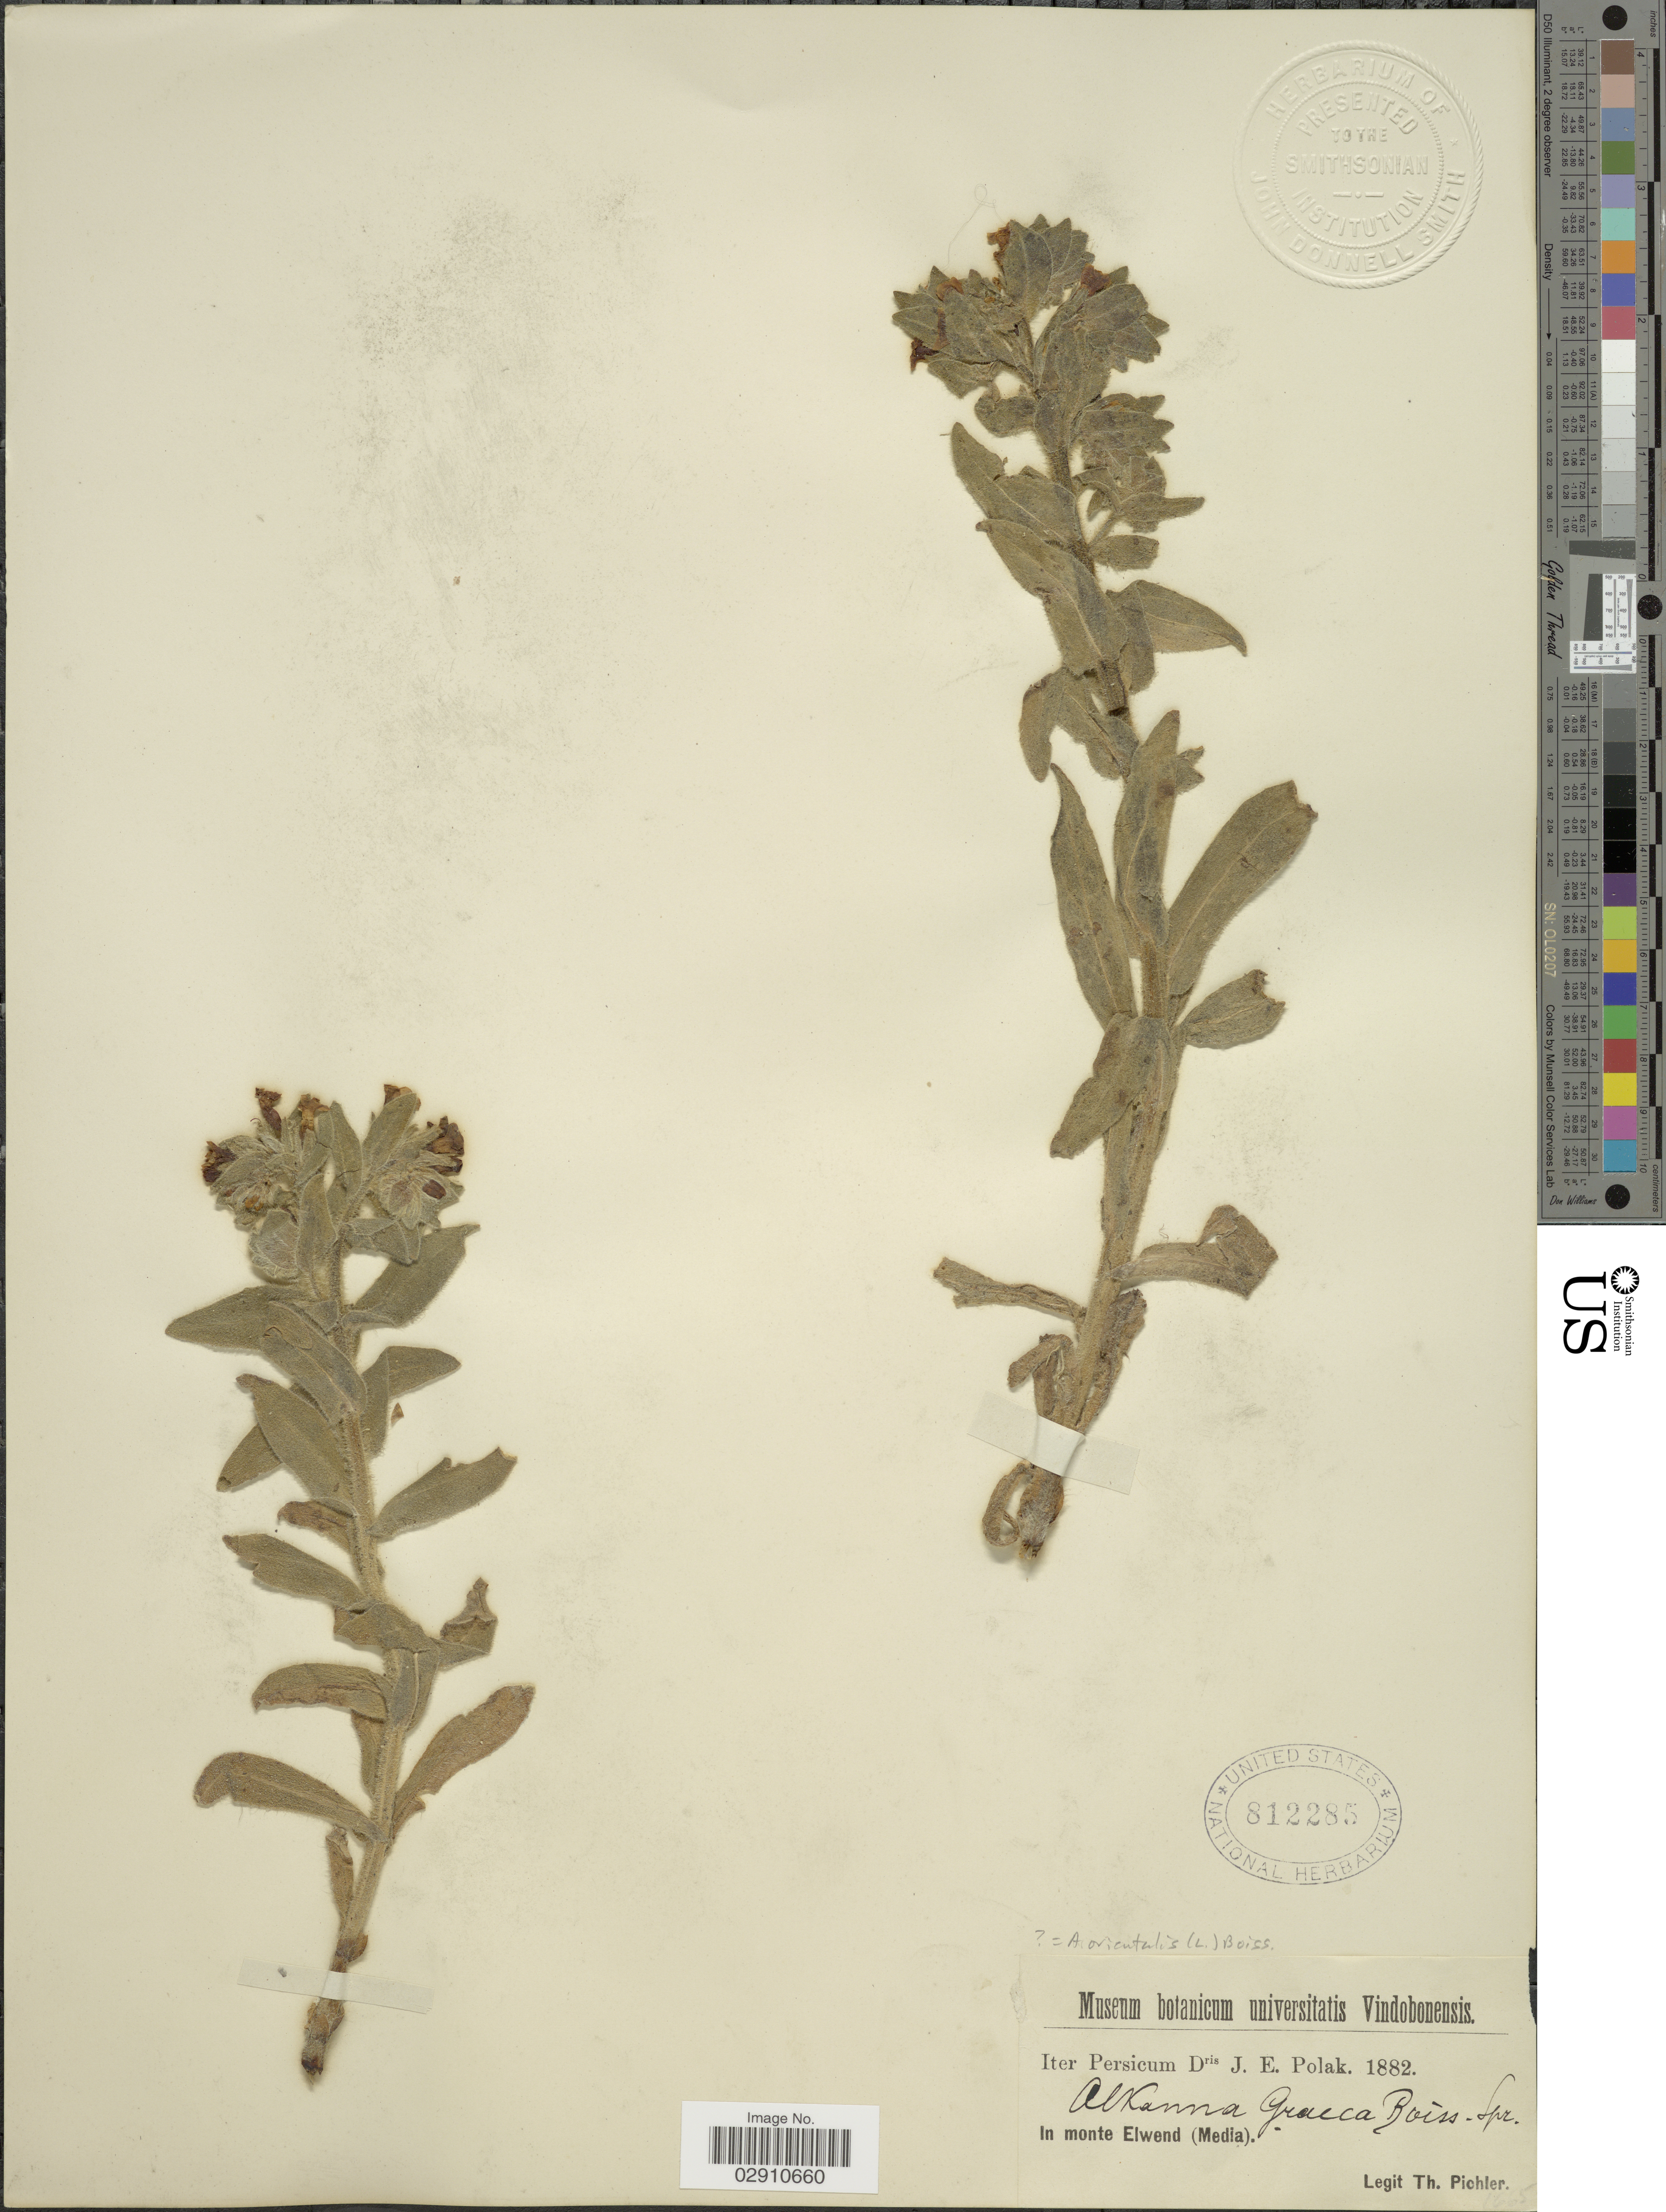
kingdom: Plantae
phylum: Tracheophyta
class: Magnoliopsida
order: Boraginales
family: Boraginaceae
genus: Alkanna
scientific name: Alkanna orientalis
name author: (L.) Boiss.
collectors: T. Pichler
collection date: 1882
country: Iran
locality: Iter Persicum. In monte Elwend (Media).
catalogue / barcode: US 812285